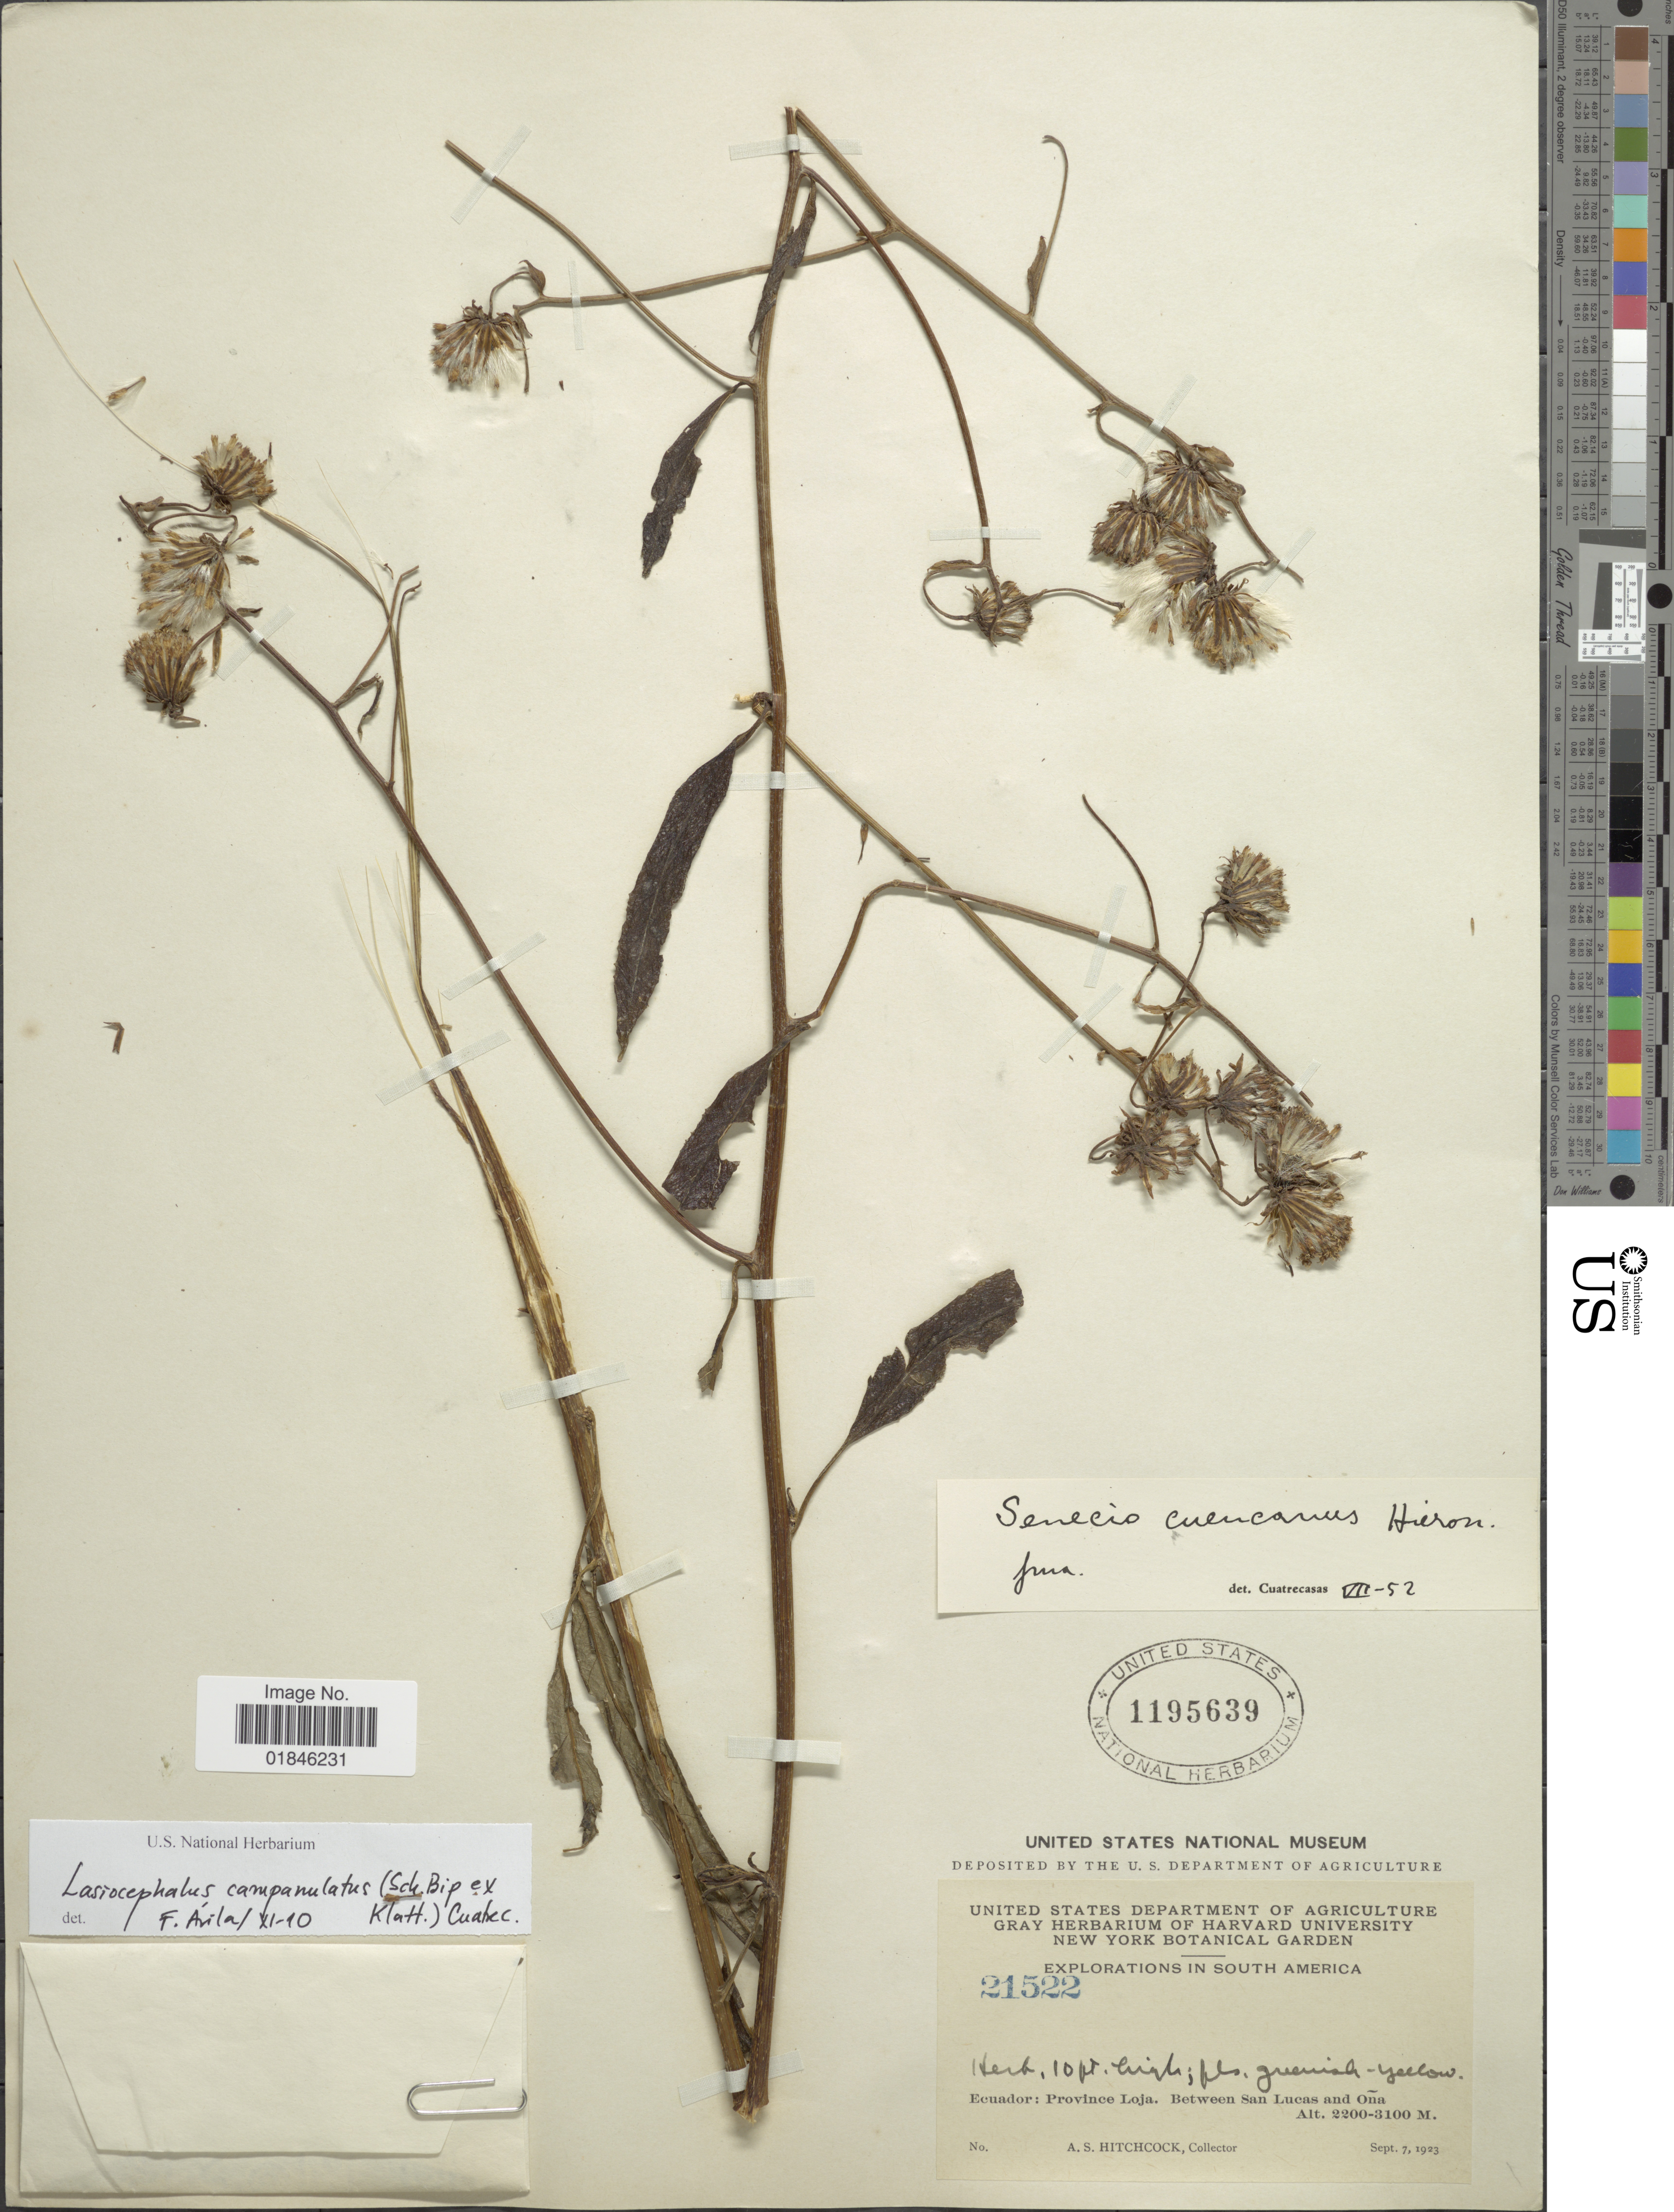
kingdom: Plantae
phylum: Tracheophyta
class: Magnoliopsida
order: Asterales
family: Asteraceae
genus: Senecio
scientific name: Senecio cuencanus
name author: Hieron.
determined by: Salomon, Luciana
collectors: A. S. Hitchcock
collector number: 21522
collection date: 1923-09-07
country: Ecuador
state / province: Loja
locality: Ecuador: Province Loja. Between San Lucas and Oña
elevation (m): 2200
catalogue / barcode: US 1195639